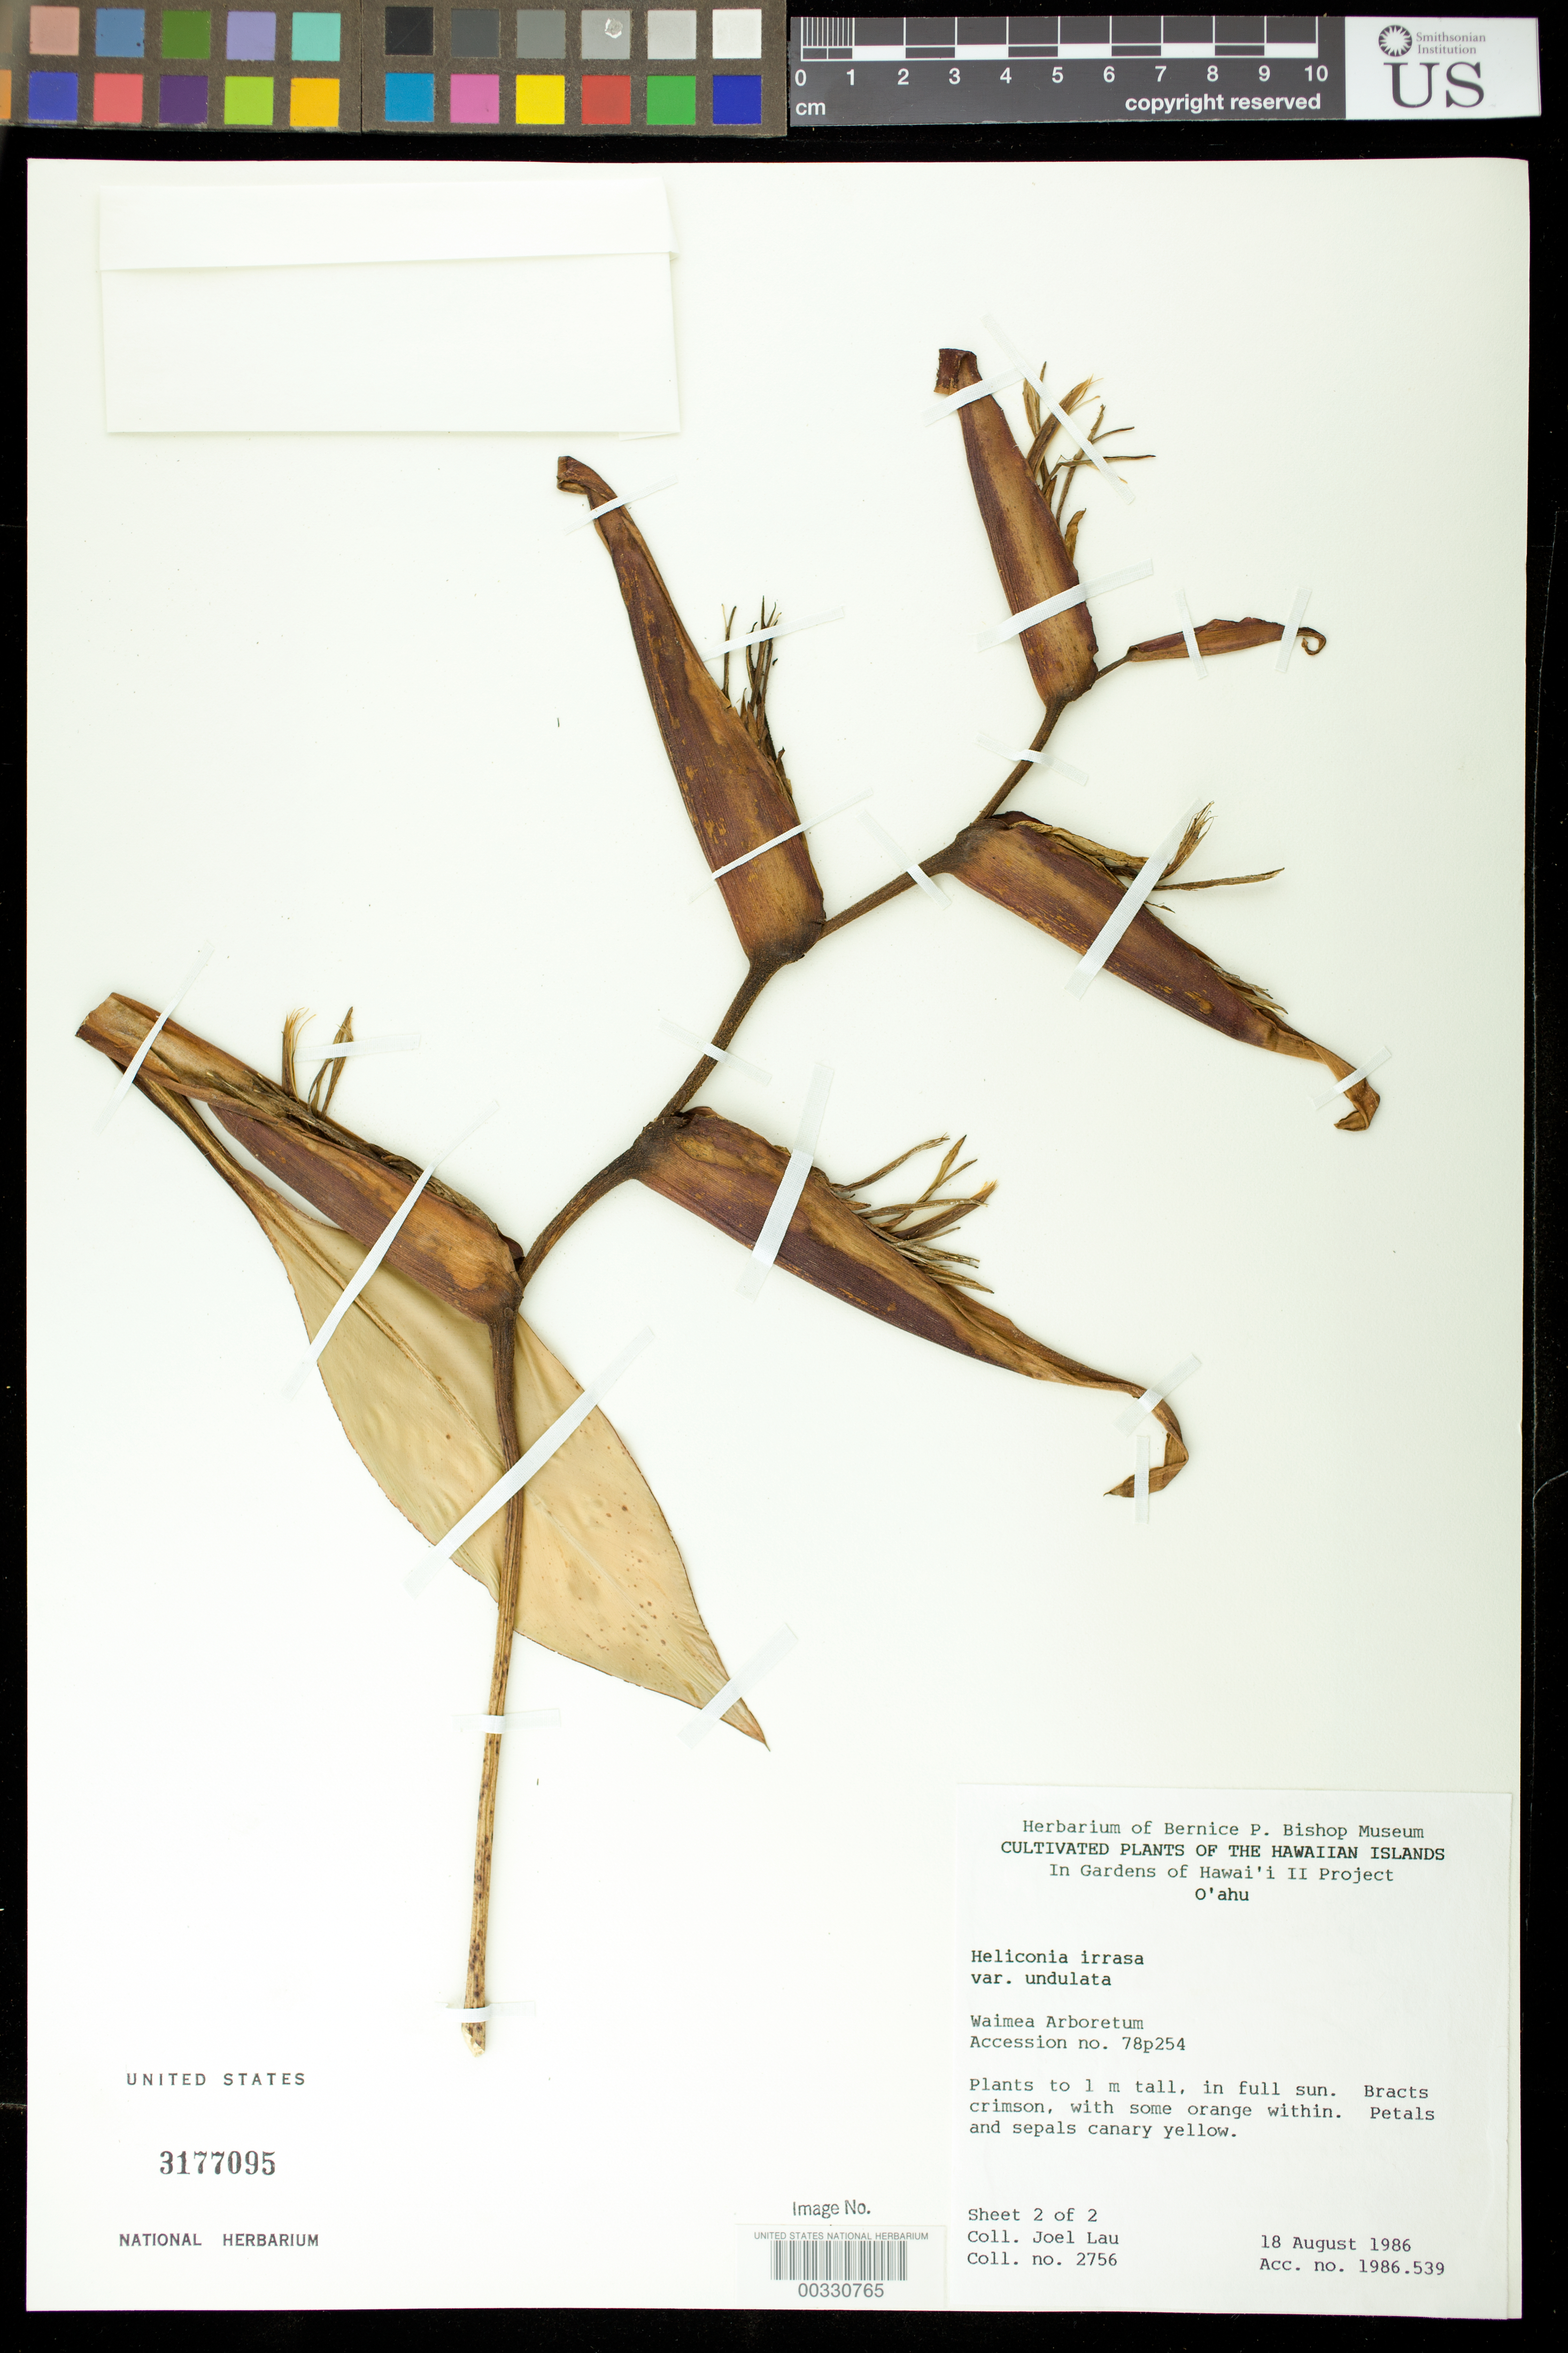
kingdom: Plantae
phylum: Tracheophyta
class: Liliopsida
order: Zingiberales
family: Heliconiaceae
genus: Heliconia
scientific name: Heliconia irrasa var. undulata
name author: G.S. Daniels & F.G. Stiles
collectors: J. Lau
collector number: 2756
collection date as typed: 18 Aug 1986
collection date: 1986-08-18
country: United States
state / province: Florida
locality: Southern Florida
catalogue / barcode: US 3177095